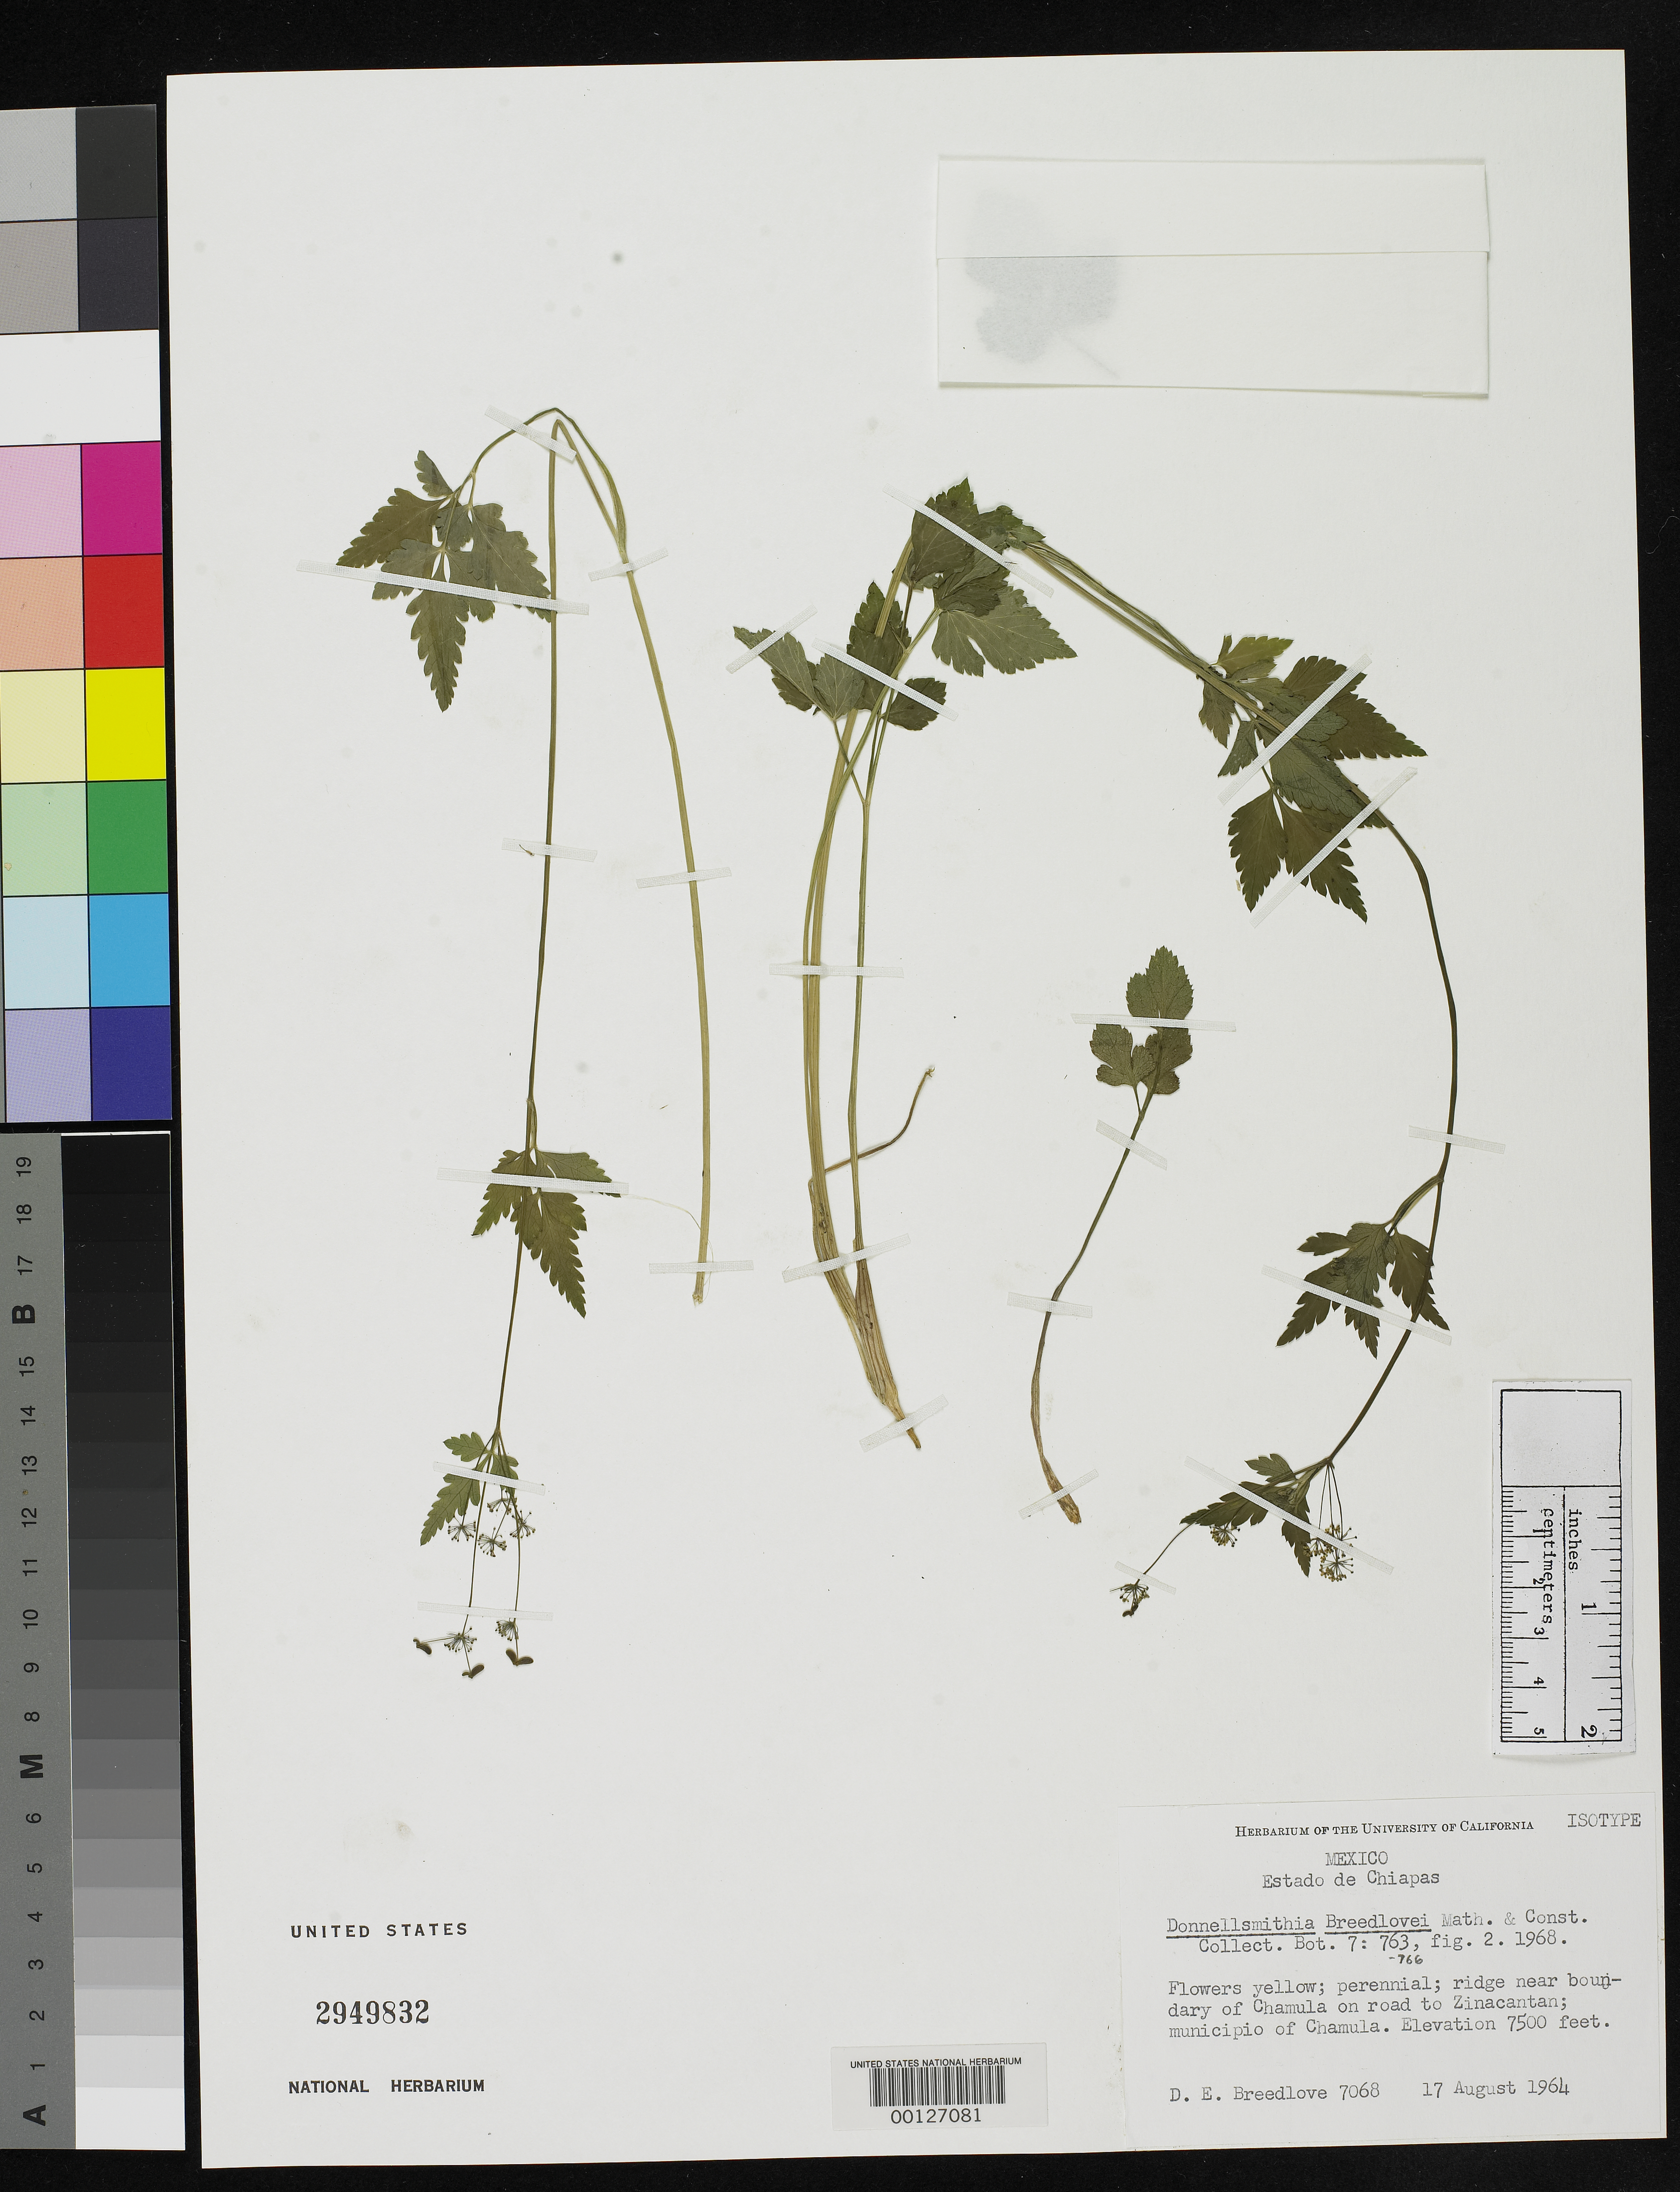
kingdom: Plantae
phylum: Tracheophyta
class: Magnoliopsida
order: Apiales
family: Apiaceae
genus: Donnellsmithia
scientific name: Donnellsmithia breedlovei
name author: Mathias & Constance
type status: Isotype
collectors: D. E. Breedlove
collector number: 7068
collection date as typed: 17 Aug 1964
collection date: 1964-08-17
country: Mexico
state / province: Chiapas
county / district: Chamula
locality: Near Chamula boundary, road to Zinacantan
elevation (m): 2286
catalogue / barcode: US 2949832